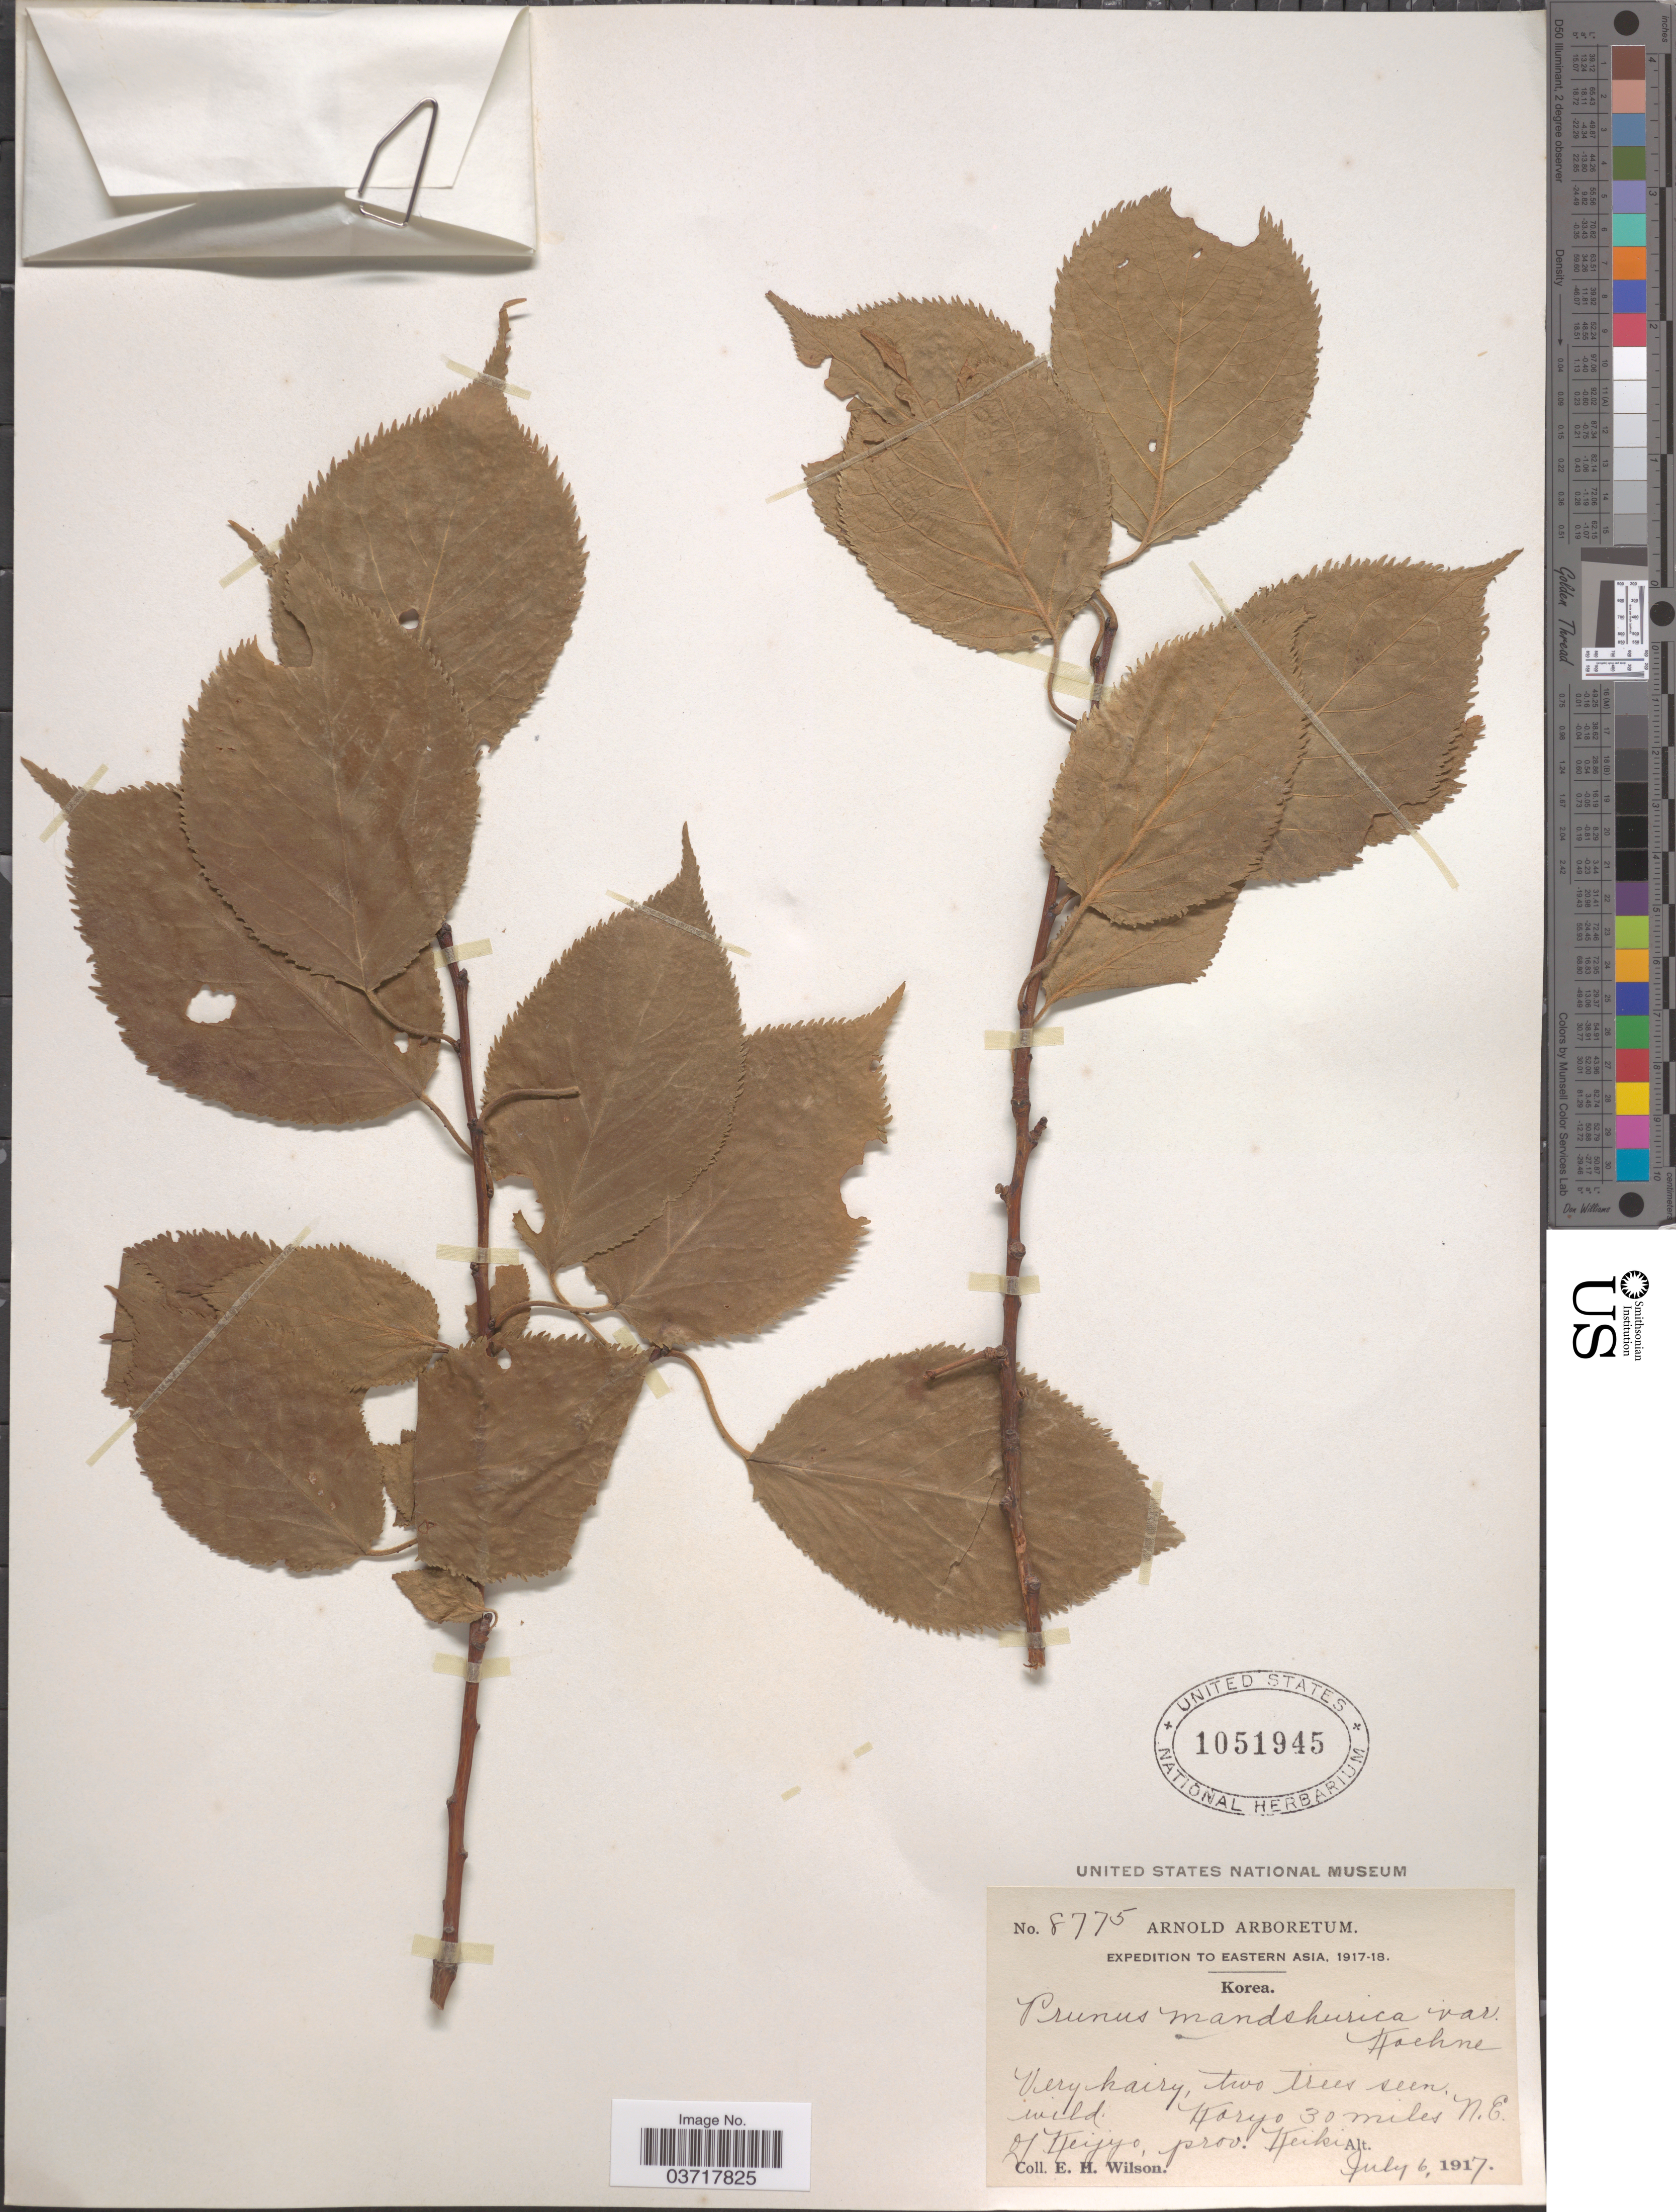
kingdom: Plantae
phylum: Tracheophyta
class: Magnoliopsida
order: Rosales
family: Rosaceae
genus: Prunus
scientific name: Prunus mandshurica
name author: (Maxim.) Koehne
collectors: E. Wilson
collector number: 8775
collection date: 1917-07-06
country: South Korea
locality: Koryo 30 miles N.E. of Keijyo, prov. Keiki.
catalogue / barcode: US 1051945